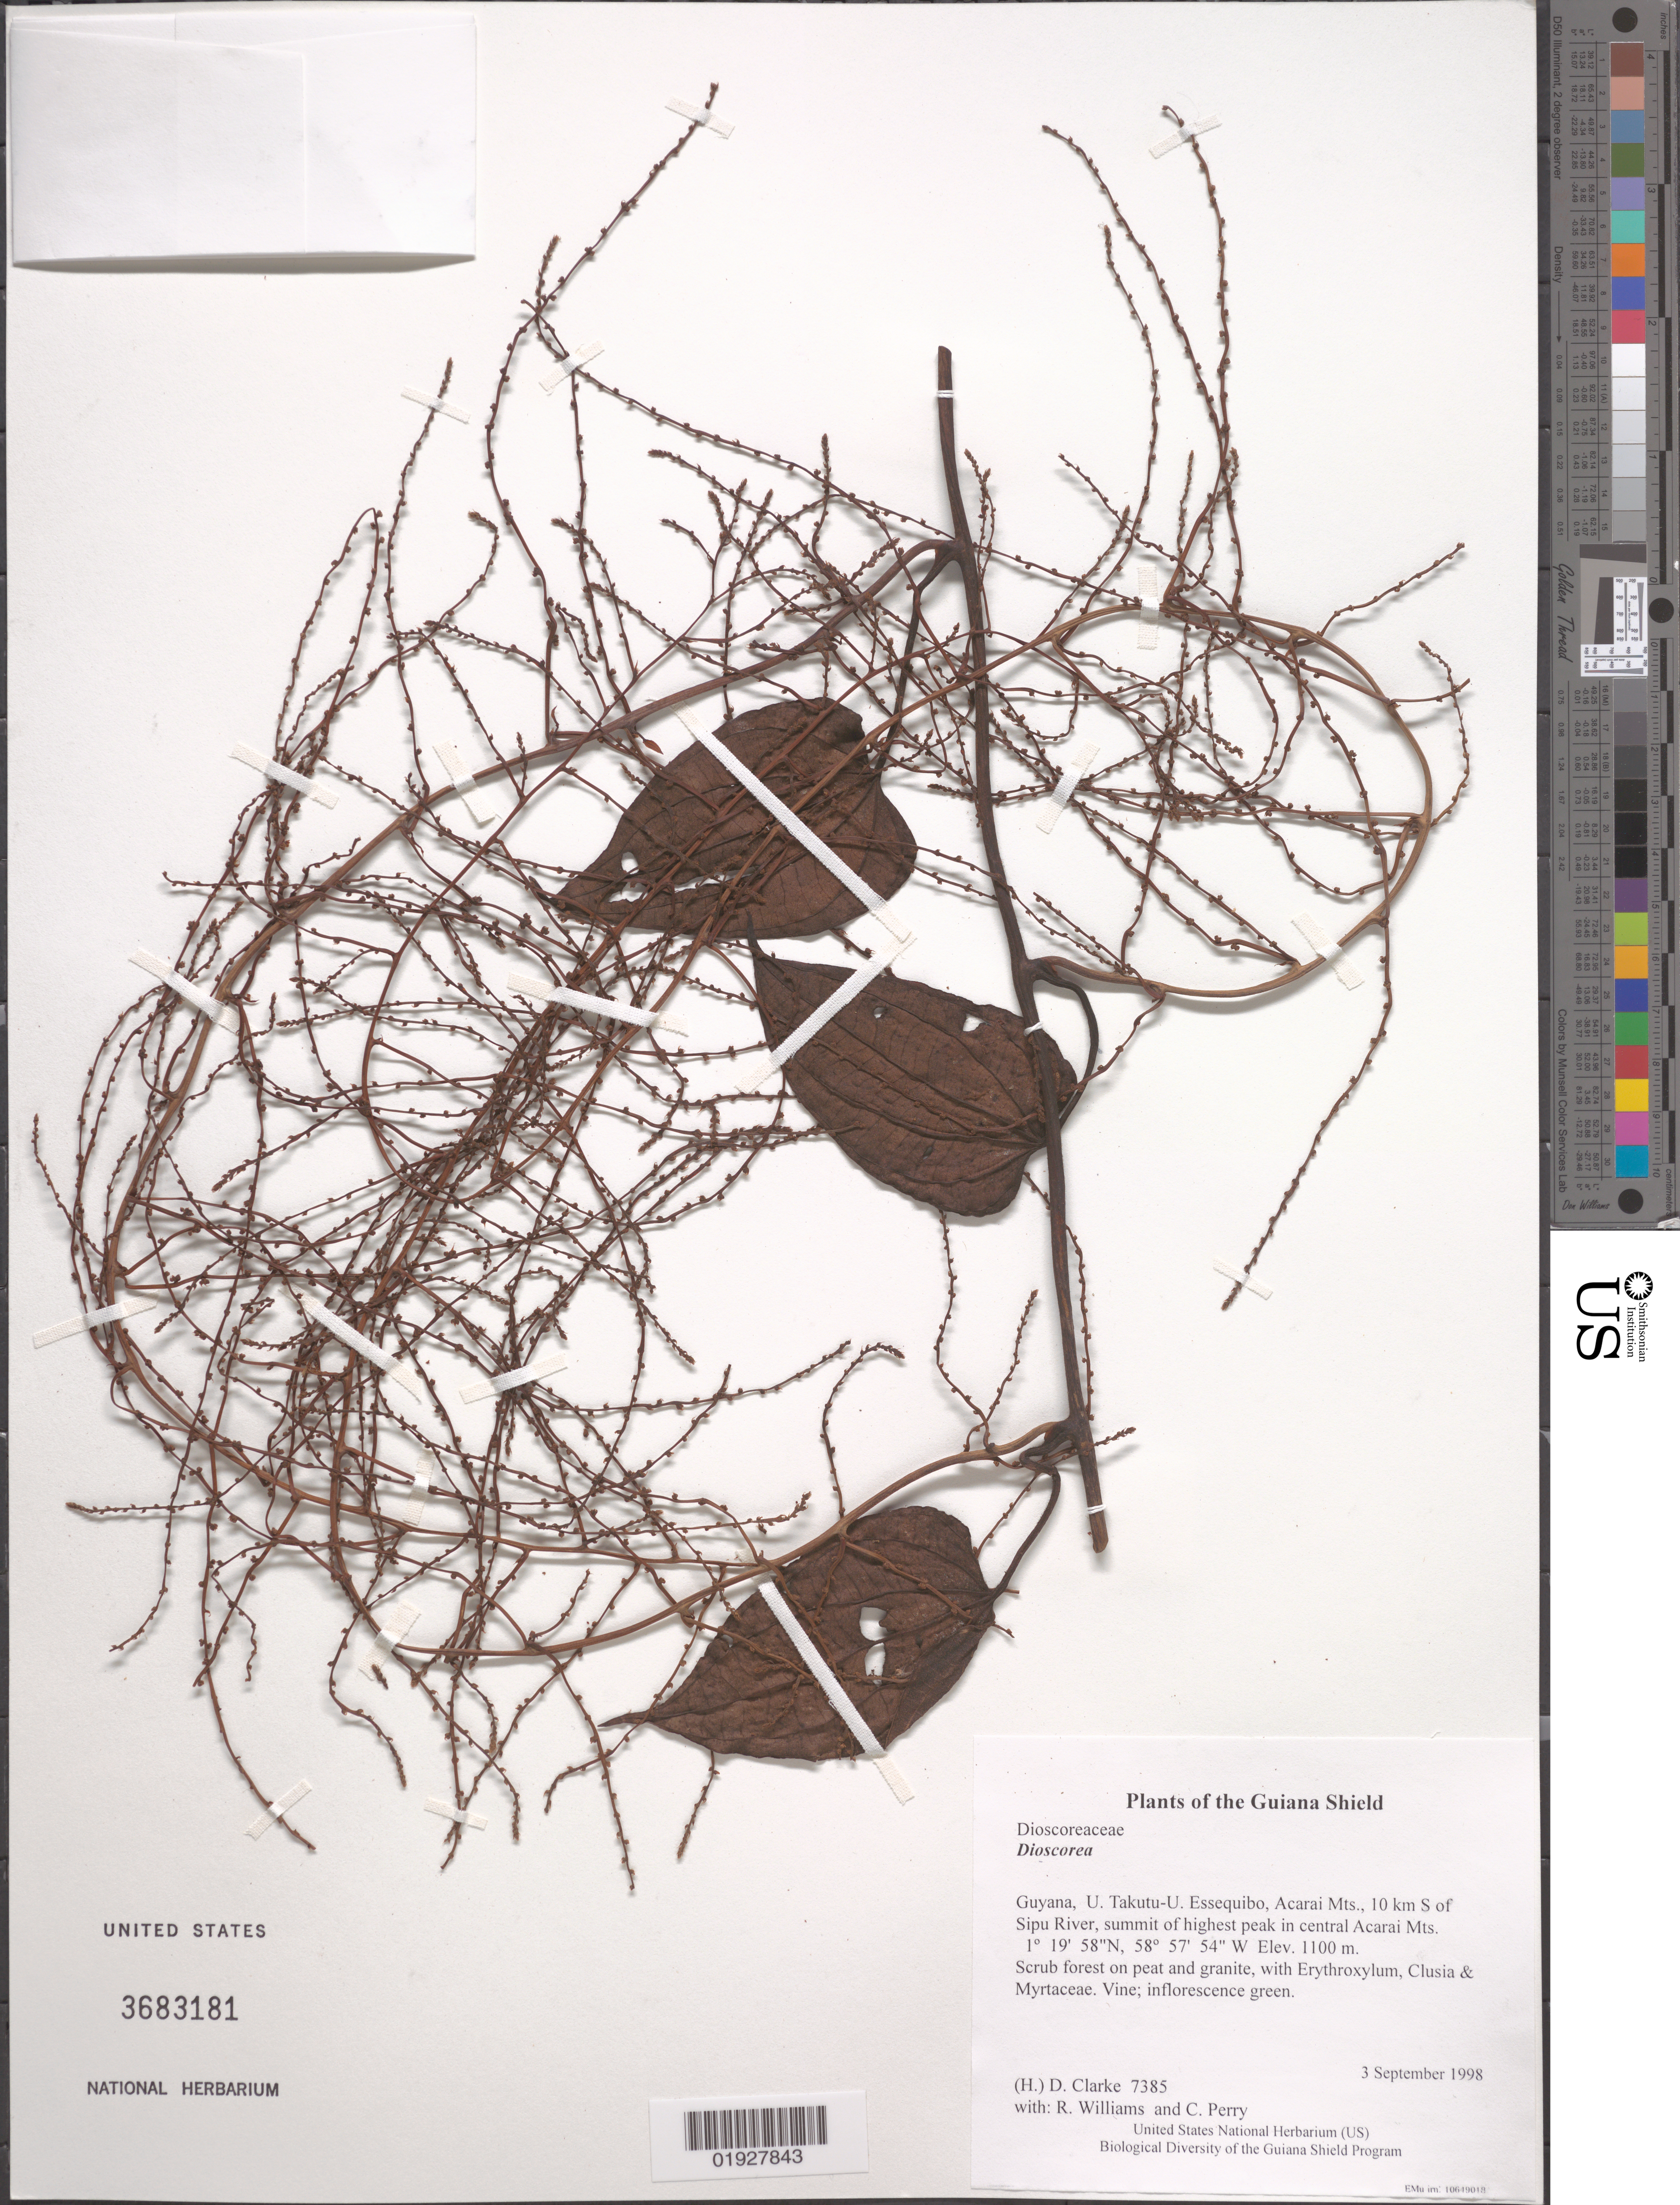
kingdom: Plantae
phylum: Tracheophyta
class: Liliopsida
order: Dioscoreales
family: Dioscoreaceae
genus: Dioscorea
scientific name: Dioscorea sp.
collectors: H. D. Clarke, R. Williams & C. Perry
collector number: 7385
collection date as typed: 3 September 1998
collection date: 1998-09-03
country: Guyana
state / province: U. Takutu-U. Essequibo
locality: Acarai Mts., 10 km S of Sipu River, summit of highest peak in central Acarai Mts.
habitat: Scrub forest on peat and granite, with Erythroxylum, Clusia & Myrtaceae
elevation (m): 1100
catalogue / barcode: US 3683181